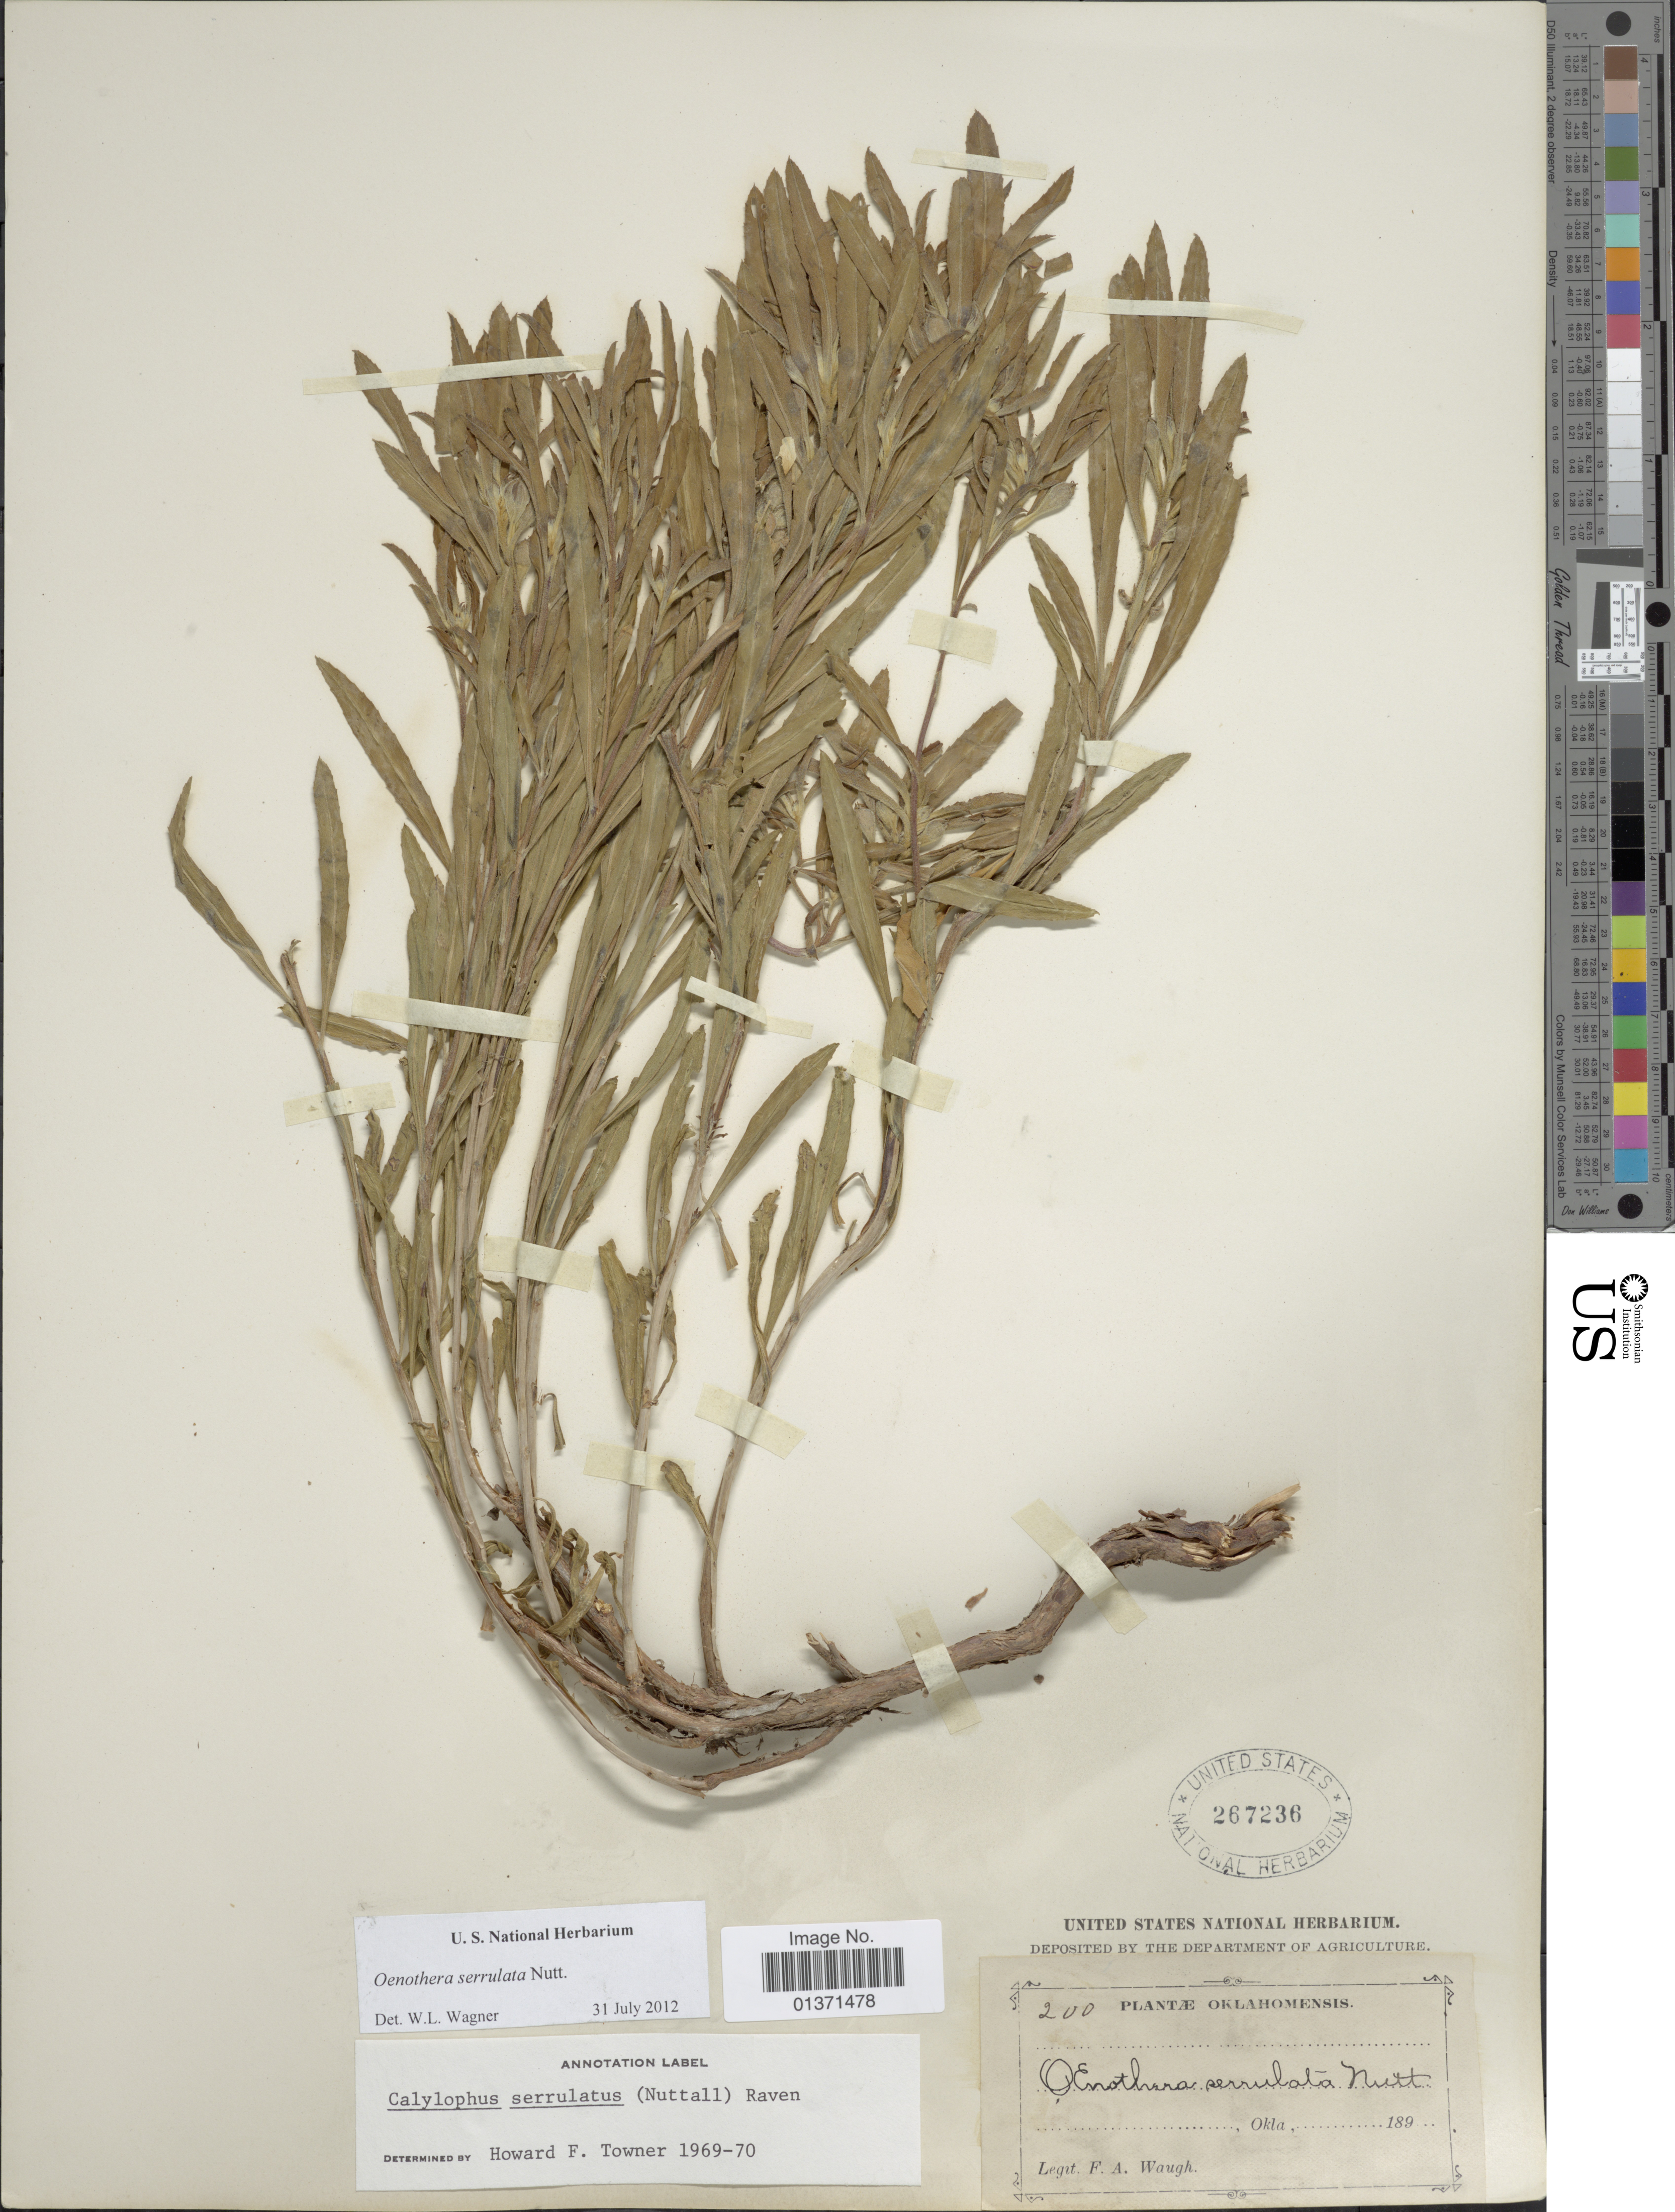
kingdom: Plantae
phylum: Tracheophyta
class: Magnoliopsida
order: Myrtales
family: Onagraceae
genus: Oenothera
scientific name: Oenothera serrulata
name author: Nutt.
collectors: F. Waugh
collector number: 200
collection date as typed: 189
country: United States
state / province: Oklahoma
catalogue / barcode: US 267236